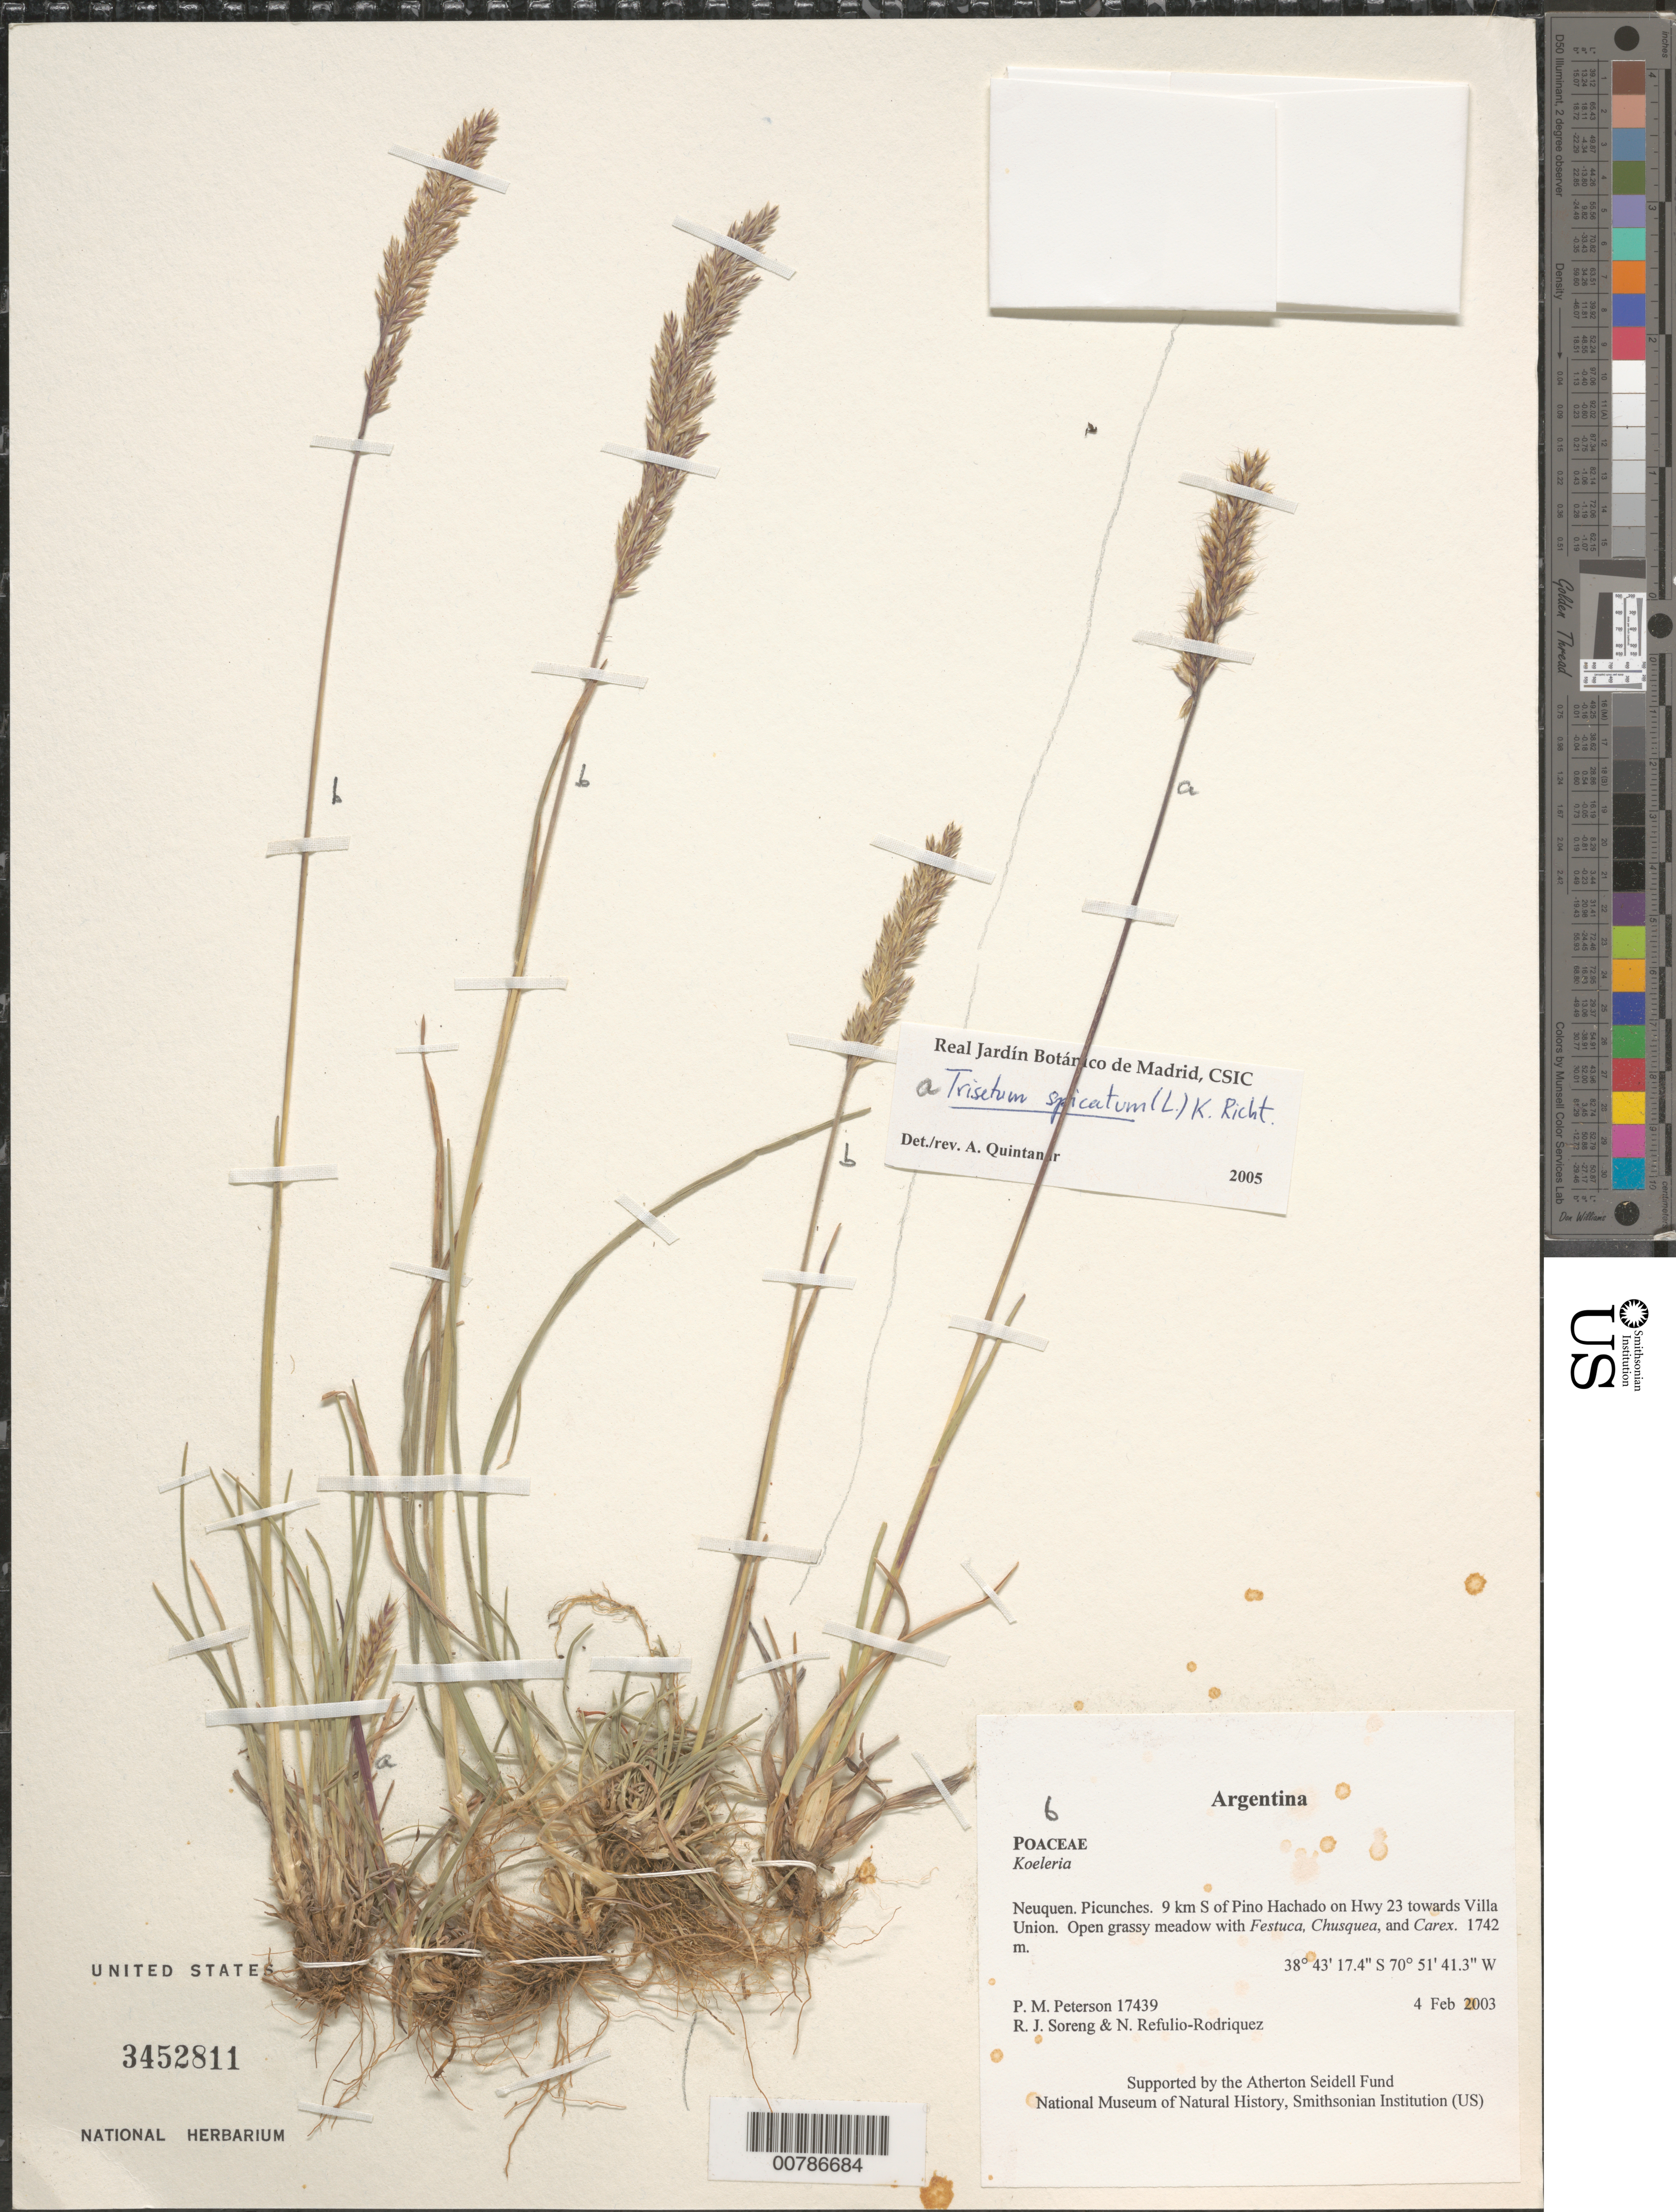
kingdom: Plantae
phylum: Tracheophyta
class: Liliopsida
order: Poales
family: Poaceae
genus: Koeleria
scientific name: Koeleria sp.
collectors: P. M. Peterson, R. J. Soreng & N. Refulio-Rodríguez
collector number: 17439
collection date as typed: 04 Feb 2003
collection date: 2003-02-04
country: Argentina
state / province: Neuquen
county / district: Picunches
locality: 9 km S of Pino Hachado on Hwy 23 towards Villa Union. Open grassy meadow with Festuca, Chusquea, and Carex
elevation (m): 1742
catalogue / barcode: US 3452811